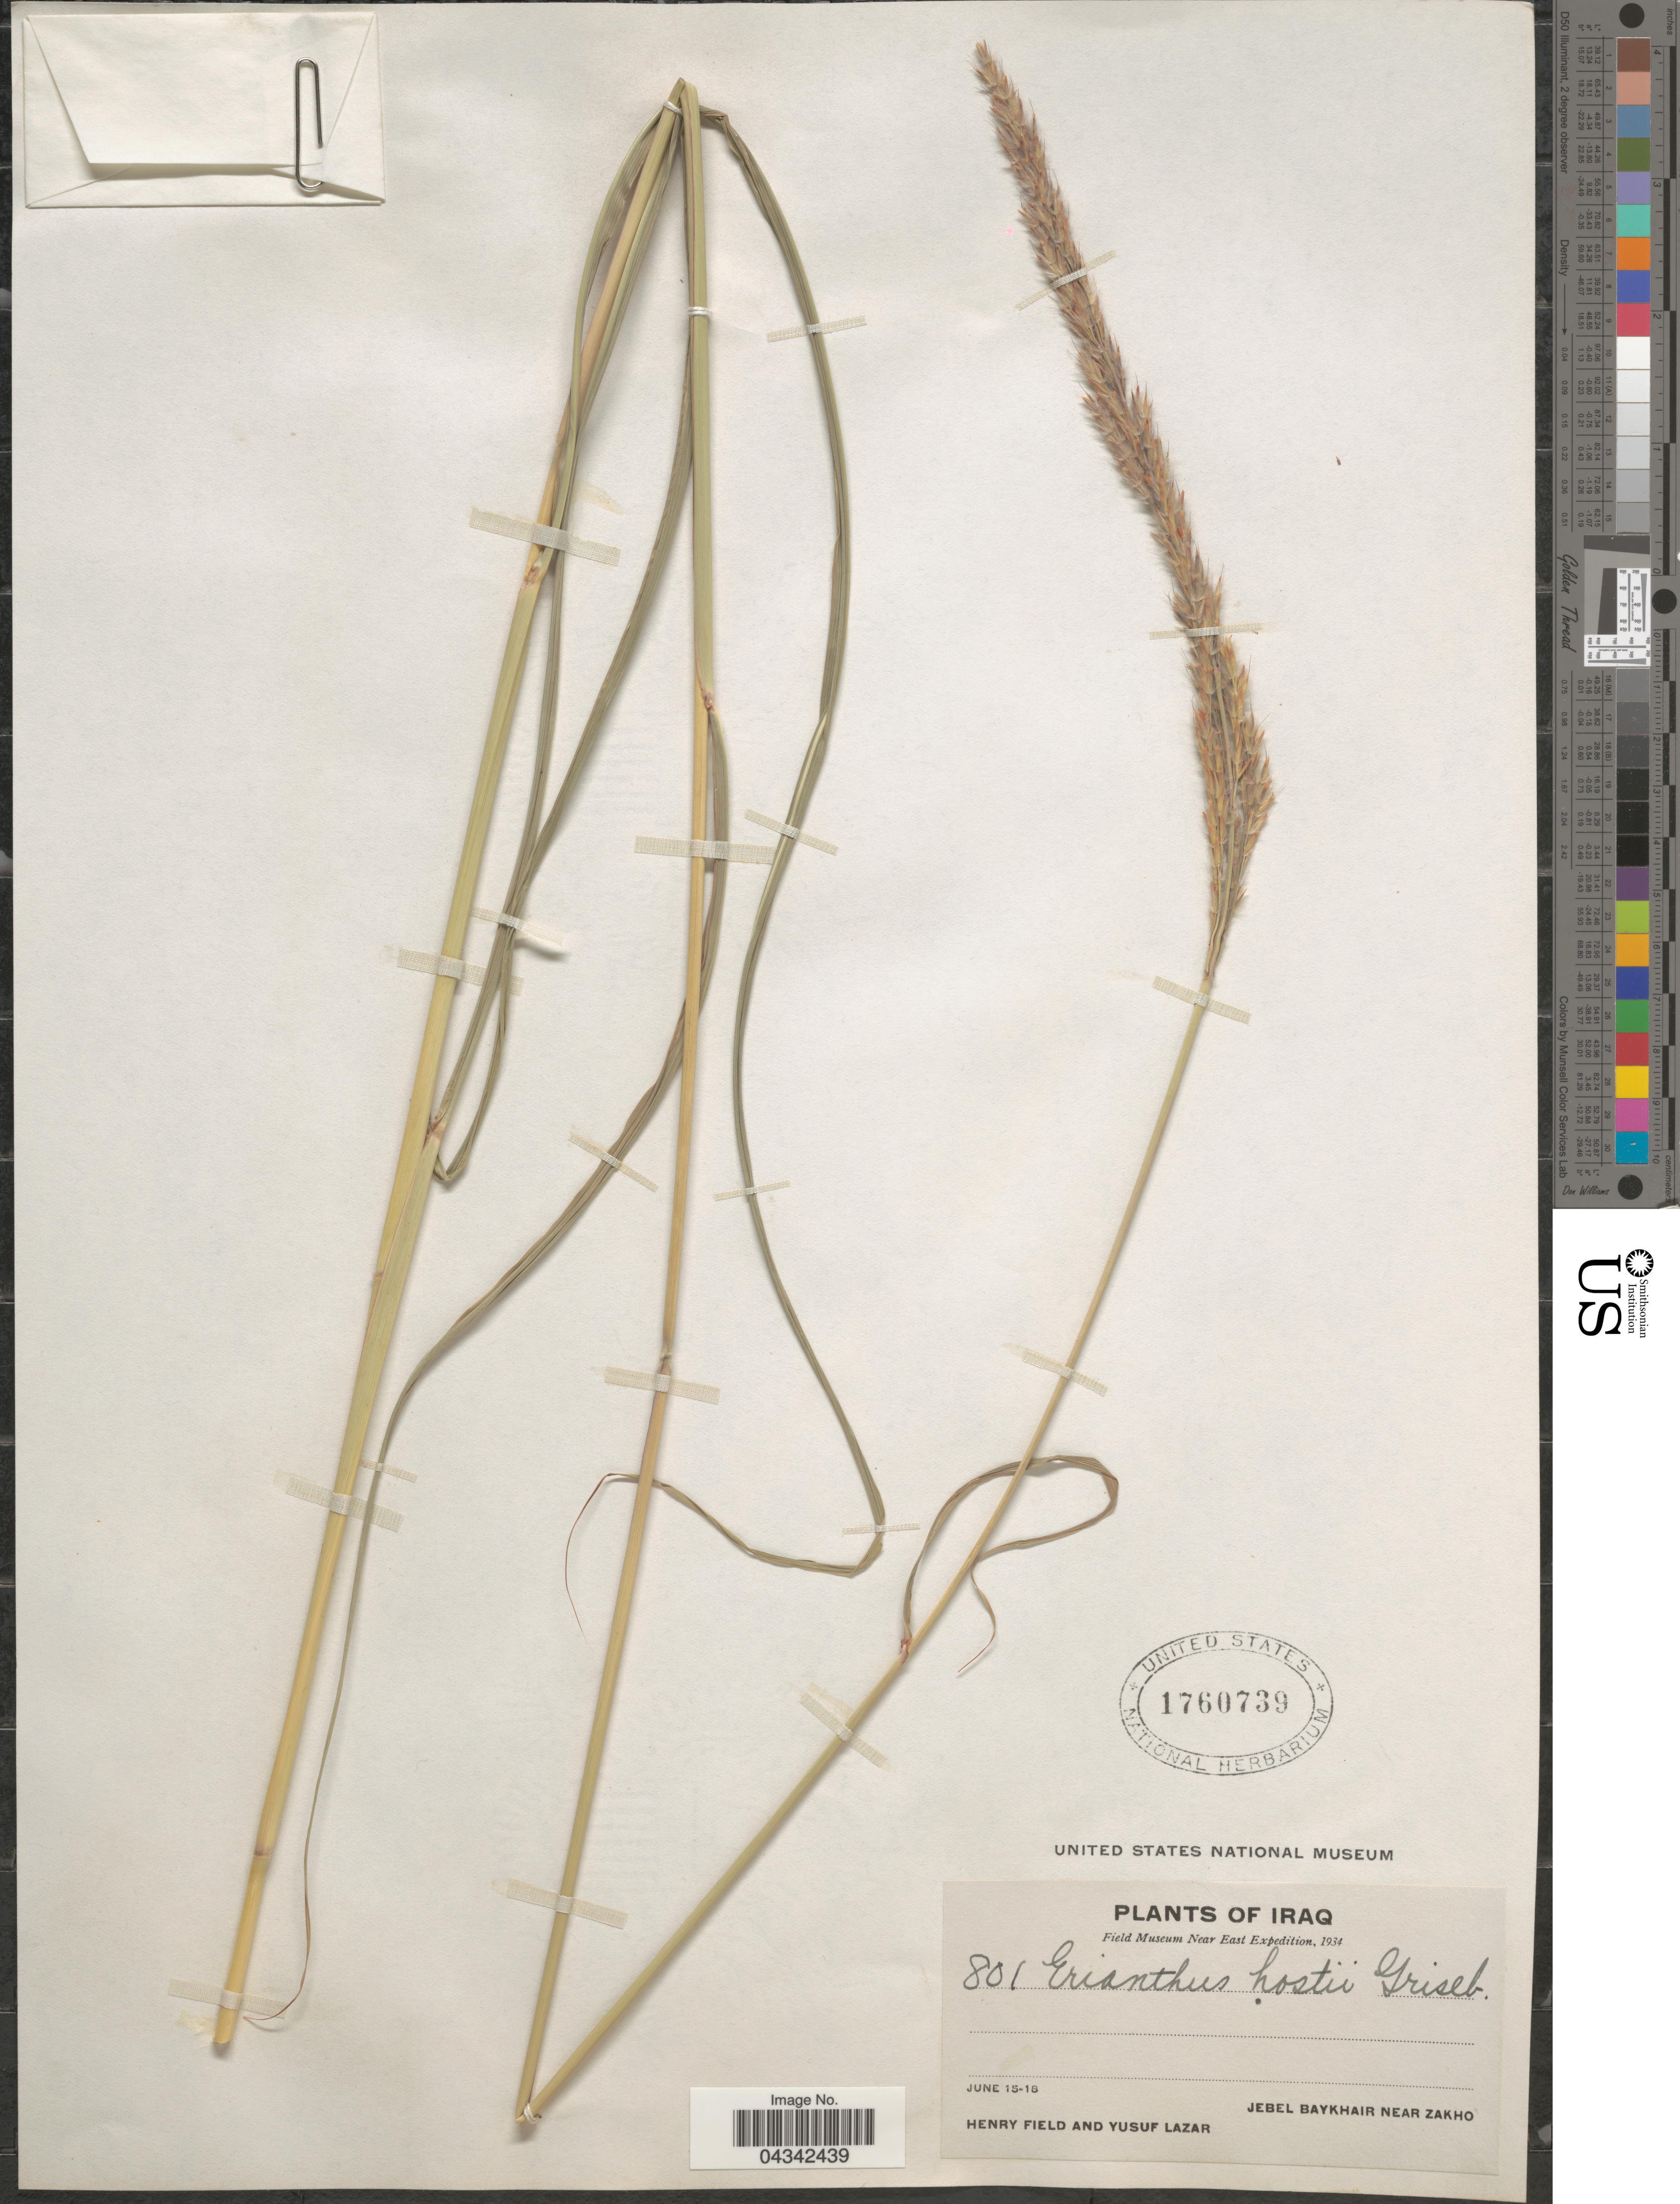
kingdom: Plantae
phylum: Tracheophyta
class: Liliopsida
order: Poales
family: Poaceae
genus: Tripidium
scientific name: Tripidium strictum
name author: (Host) H. Scholz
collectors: H. Field & Y. Lazar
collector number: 801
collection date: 1934-06-15/1934-06-18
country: Iraq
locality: Field Museum Near East Expedition, 1934. Jebel Baykhair near Zakho.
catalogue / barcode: US 1760739